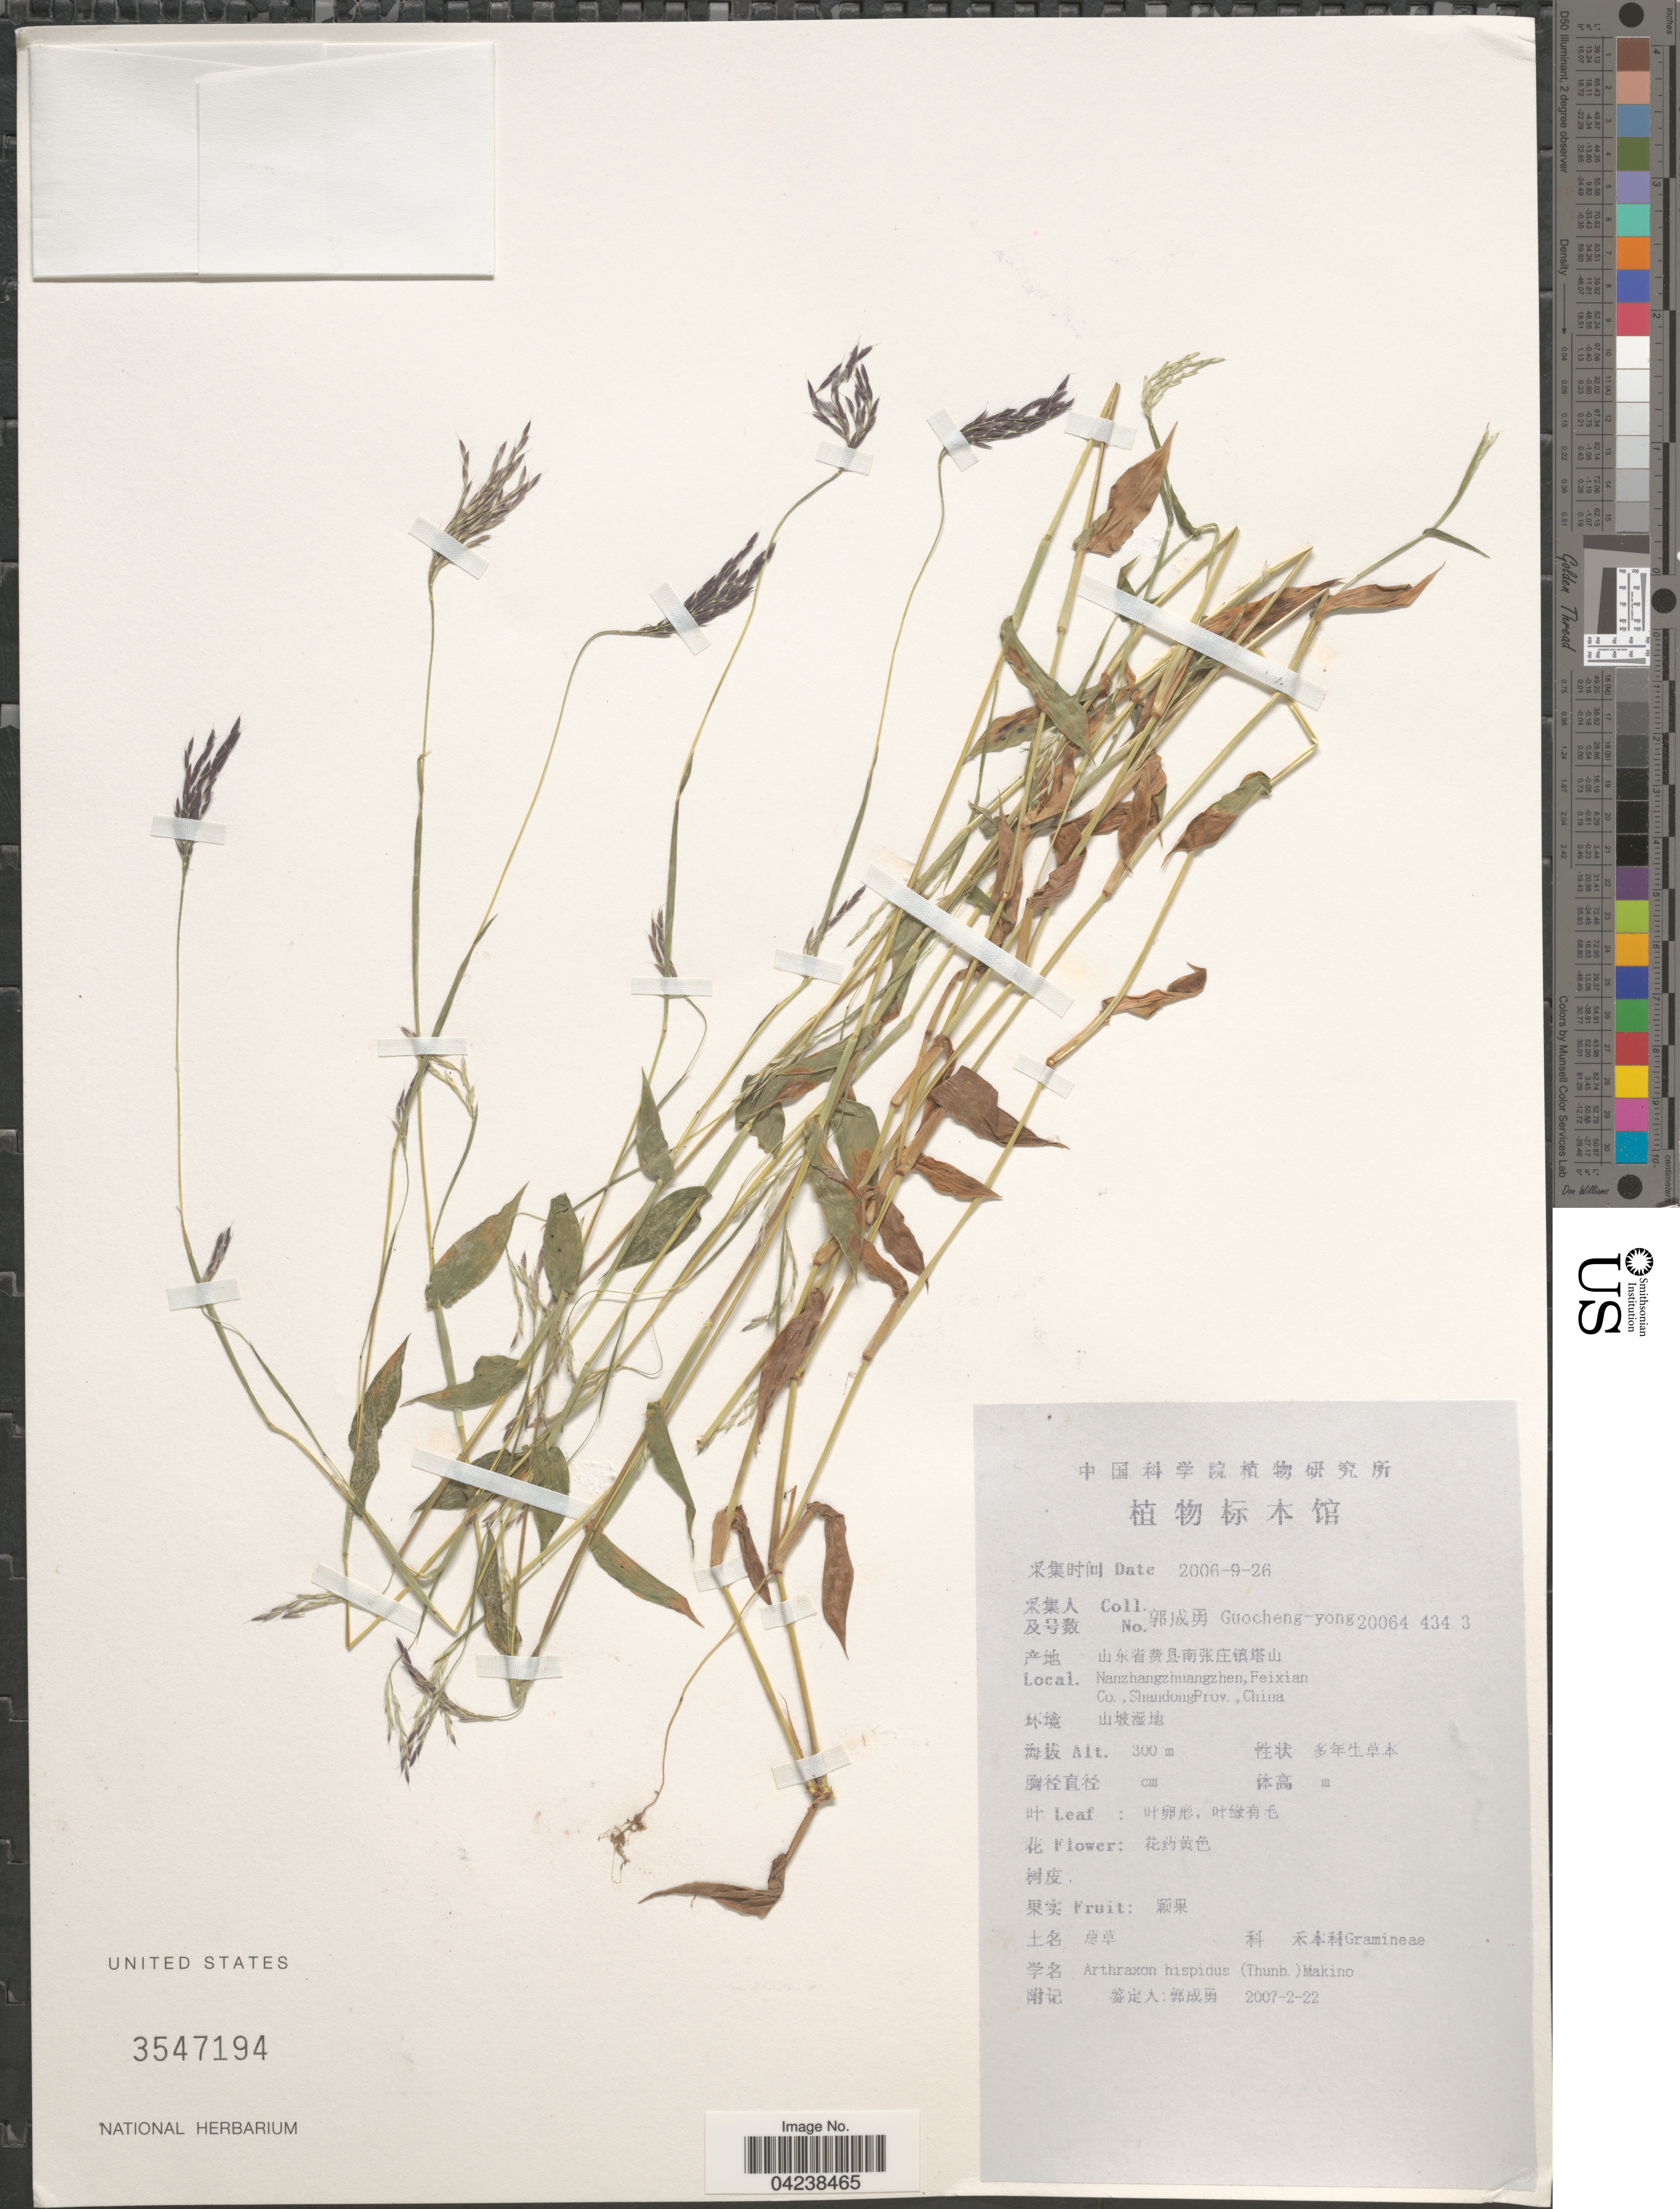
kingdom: Plantae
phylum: Tracheophyta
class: Liliopsida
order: Poales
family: Poaceae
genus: Arthraxon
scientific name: Arthraxon hispidus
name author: (Thunb.) Makino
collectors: Guo cheng-yong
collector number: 20064-434-3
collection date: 2006-09-26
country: China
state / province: Shandong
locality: Nanzhangzhuangzhen, Feixian Co., Shandong Prov.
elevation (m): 300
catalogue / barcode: US 3547194